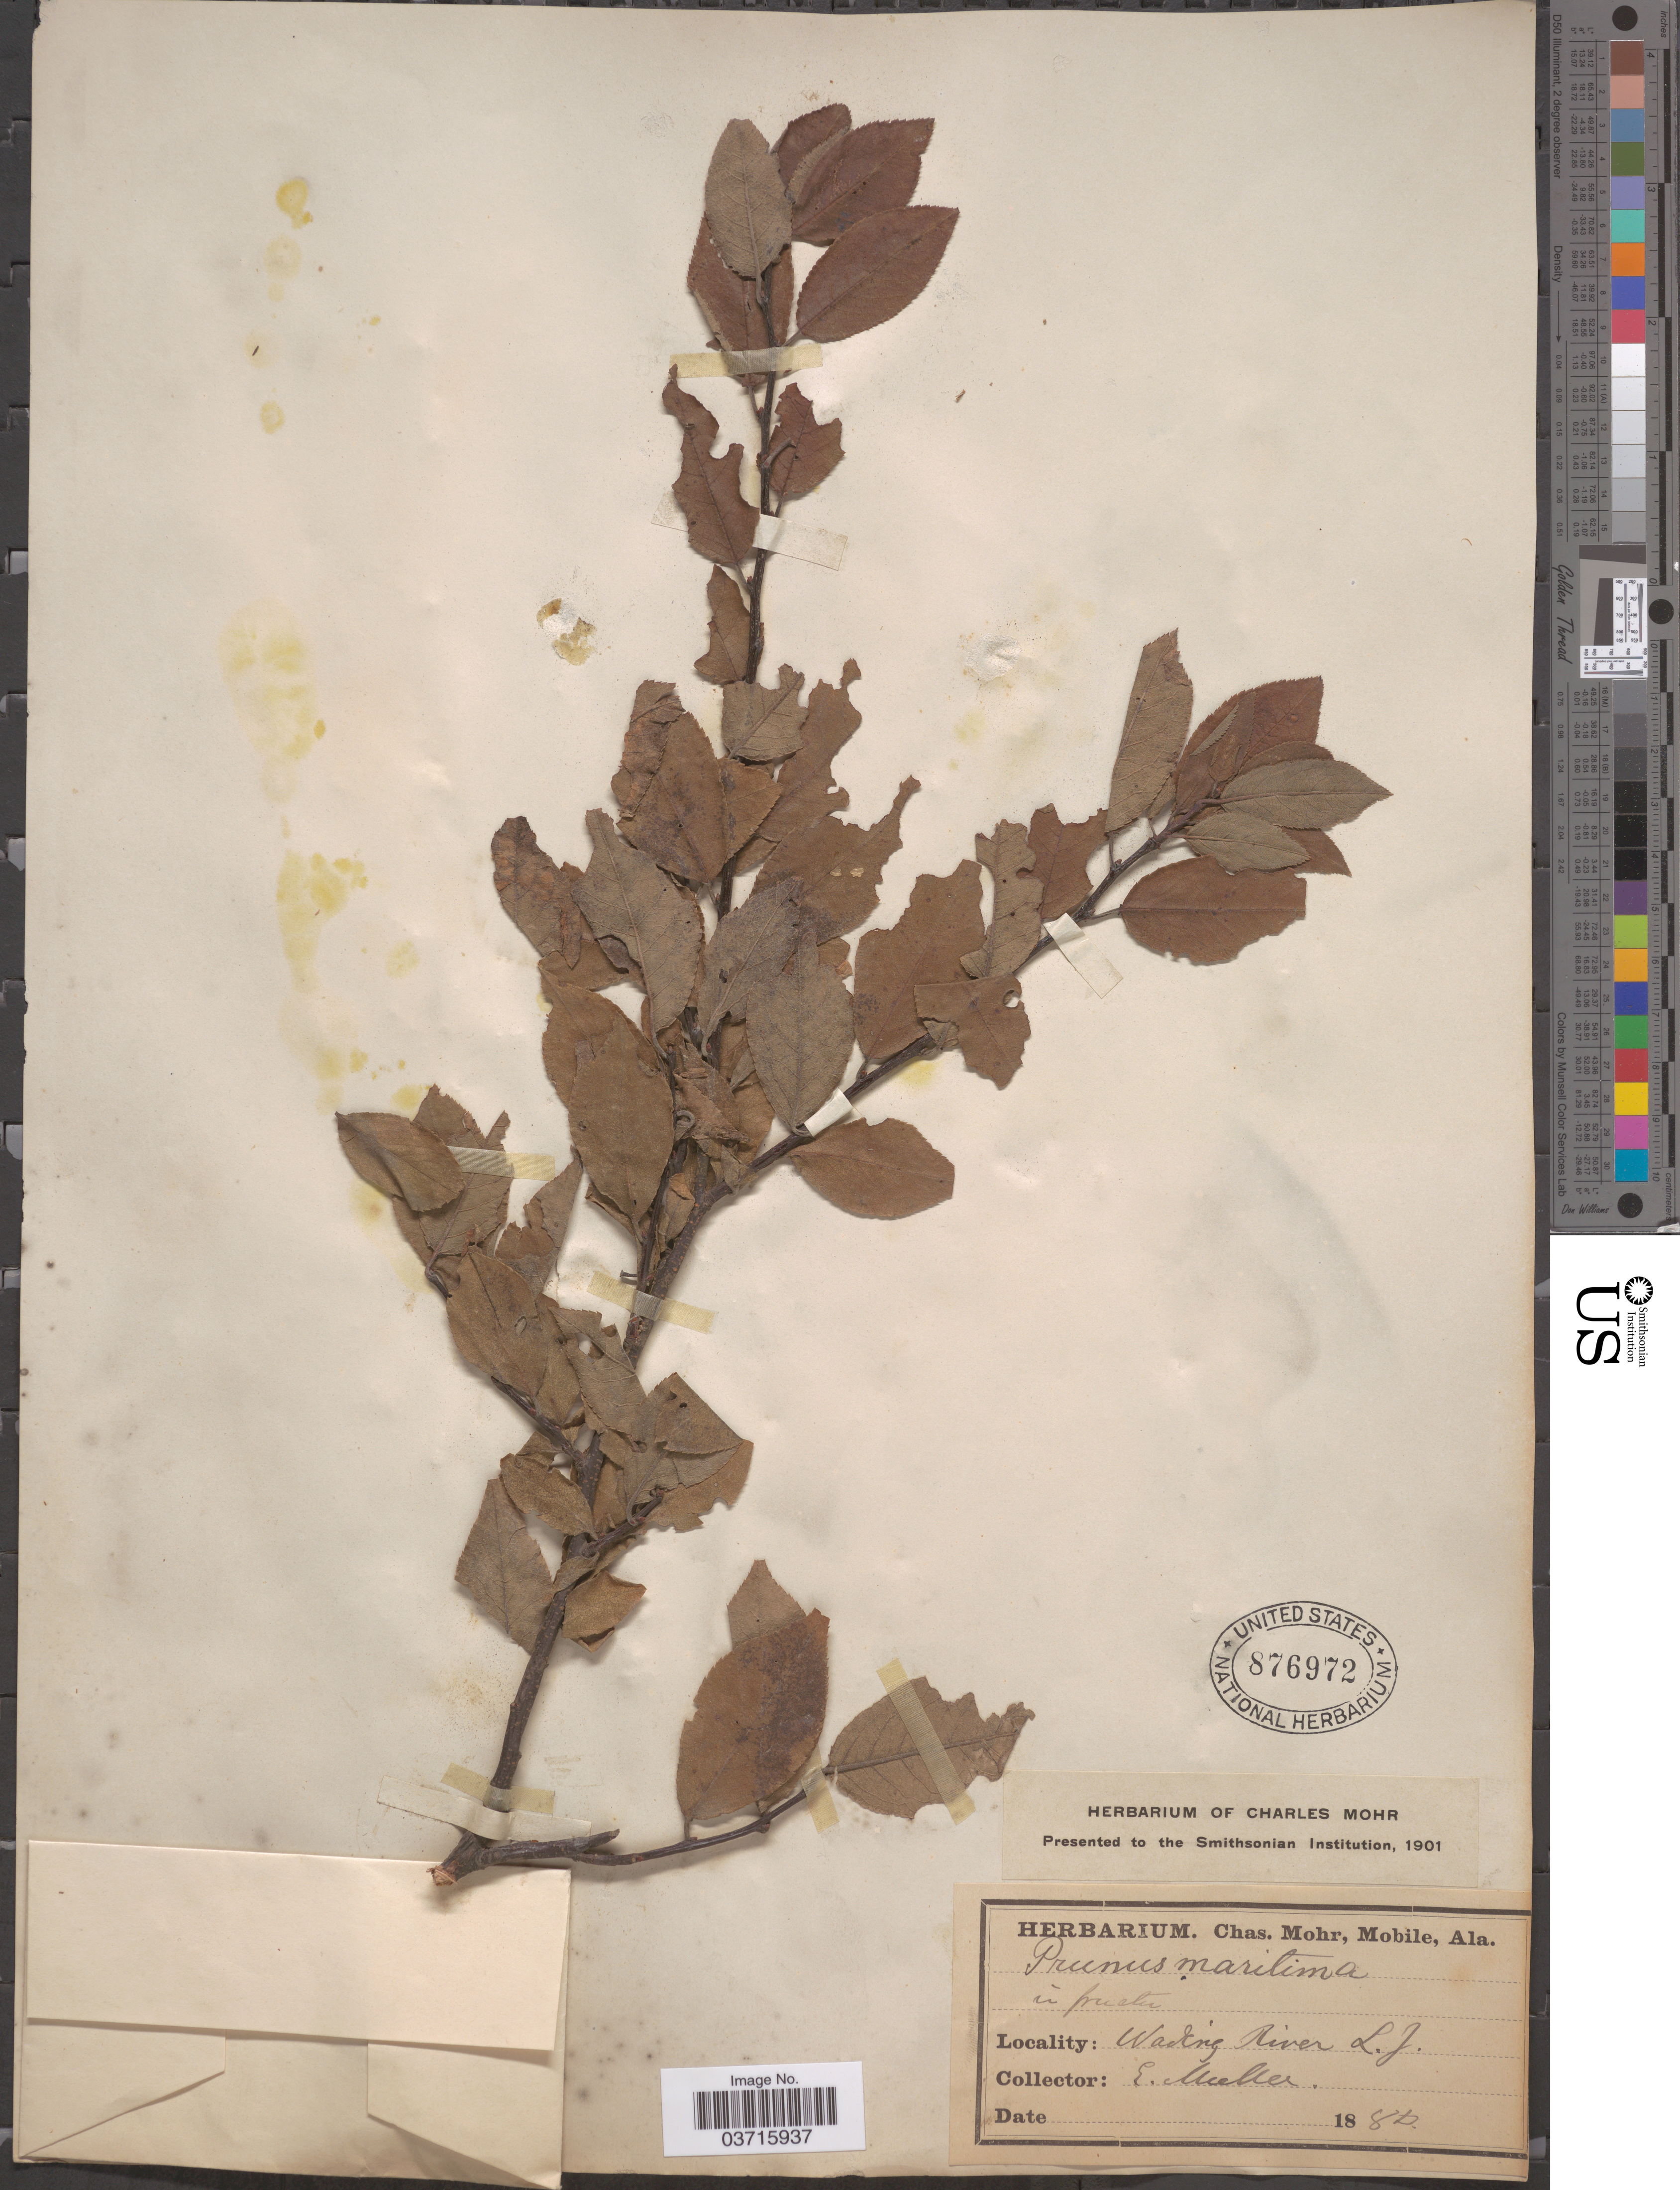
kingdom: Plantae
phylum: Tracheophyta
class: Magnoliopsida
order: Rosales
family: Rosaceae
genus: Prunus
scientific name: Prunus maritima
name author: Marshall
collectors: E. Müller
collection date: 1882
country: United States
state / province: New York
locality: Wading River, L. J.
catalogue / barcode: US 876972